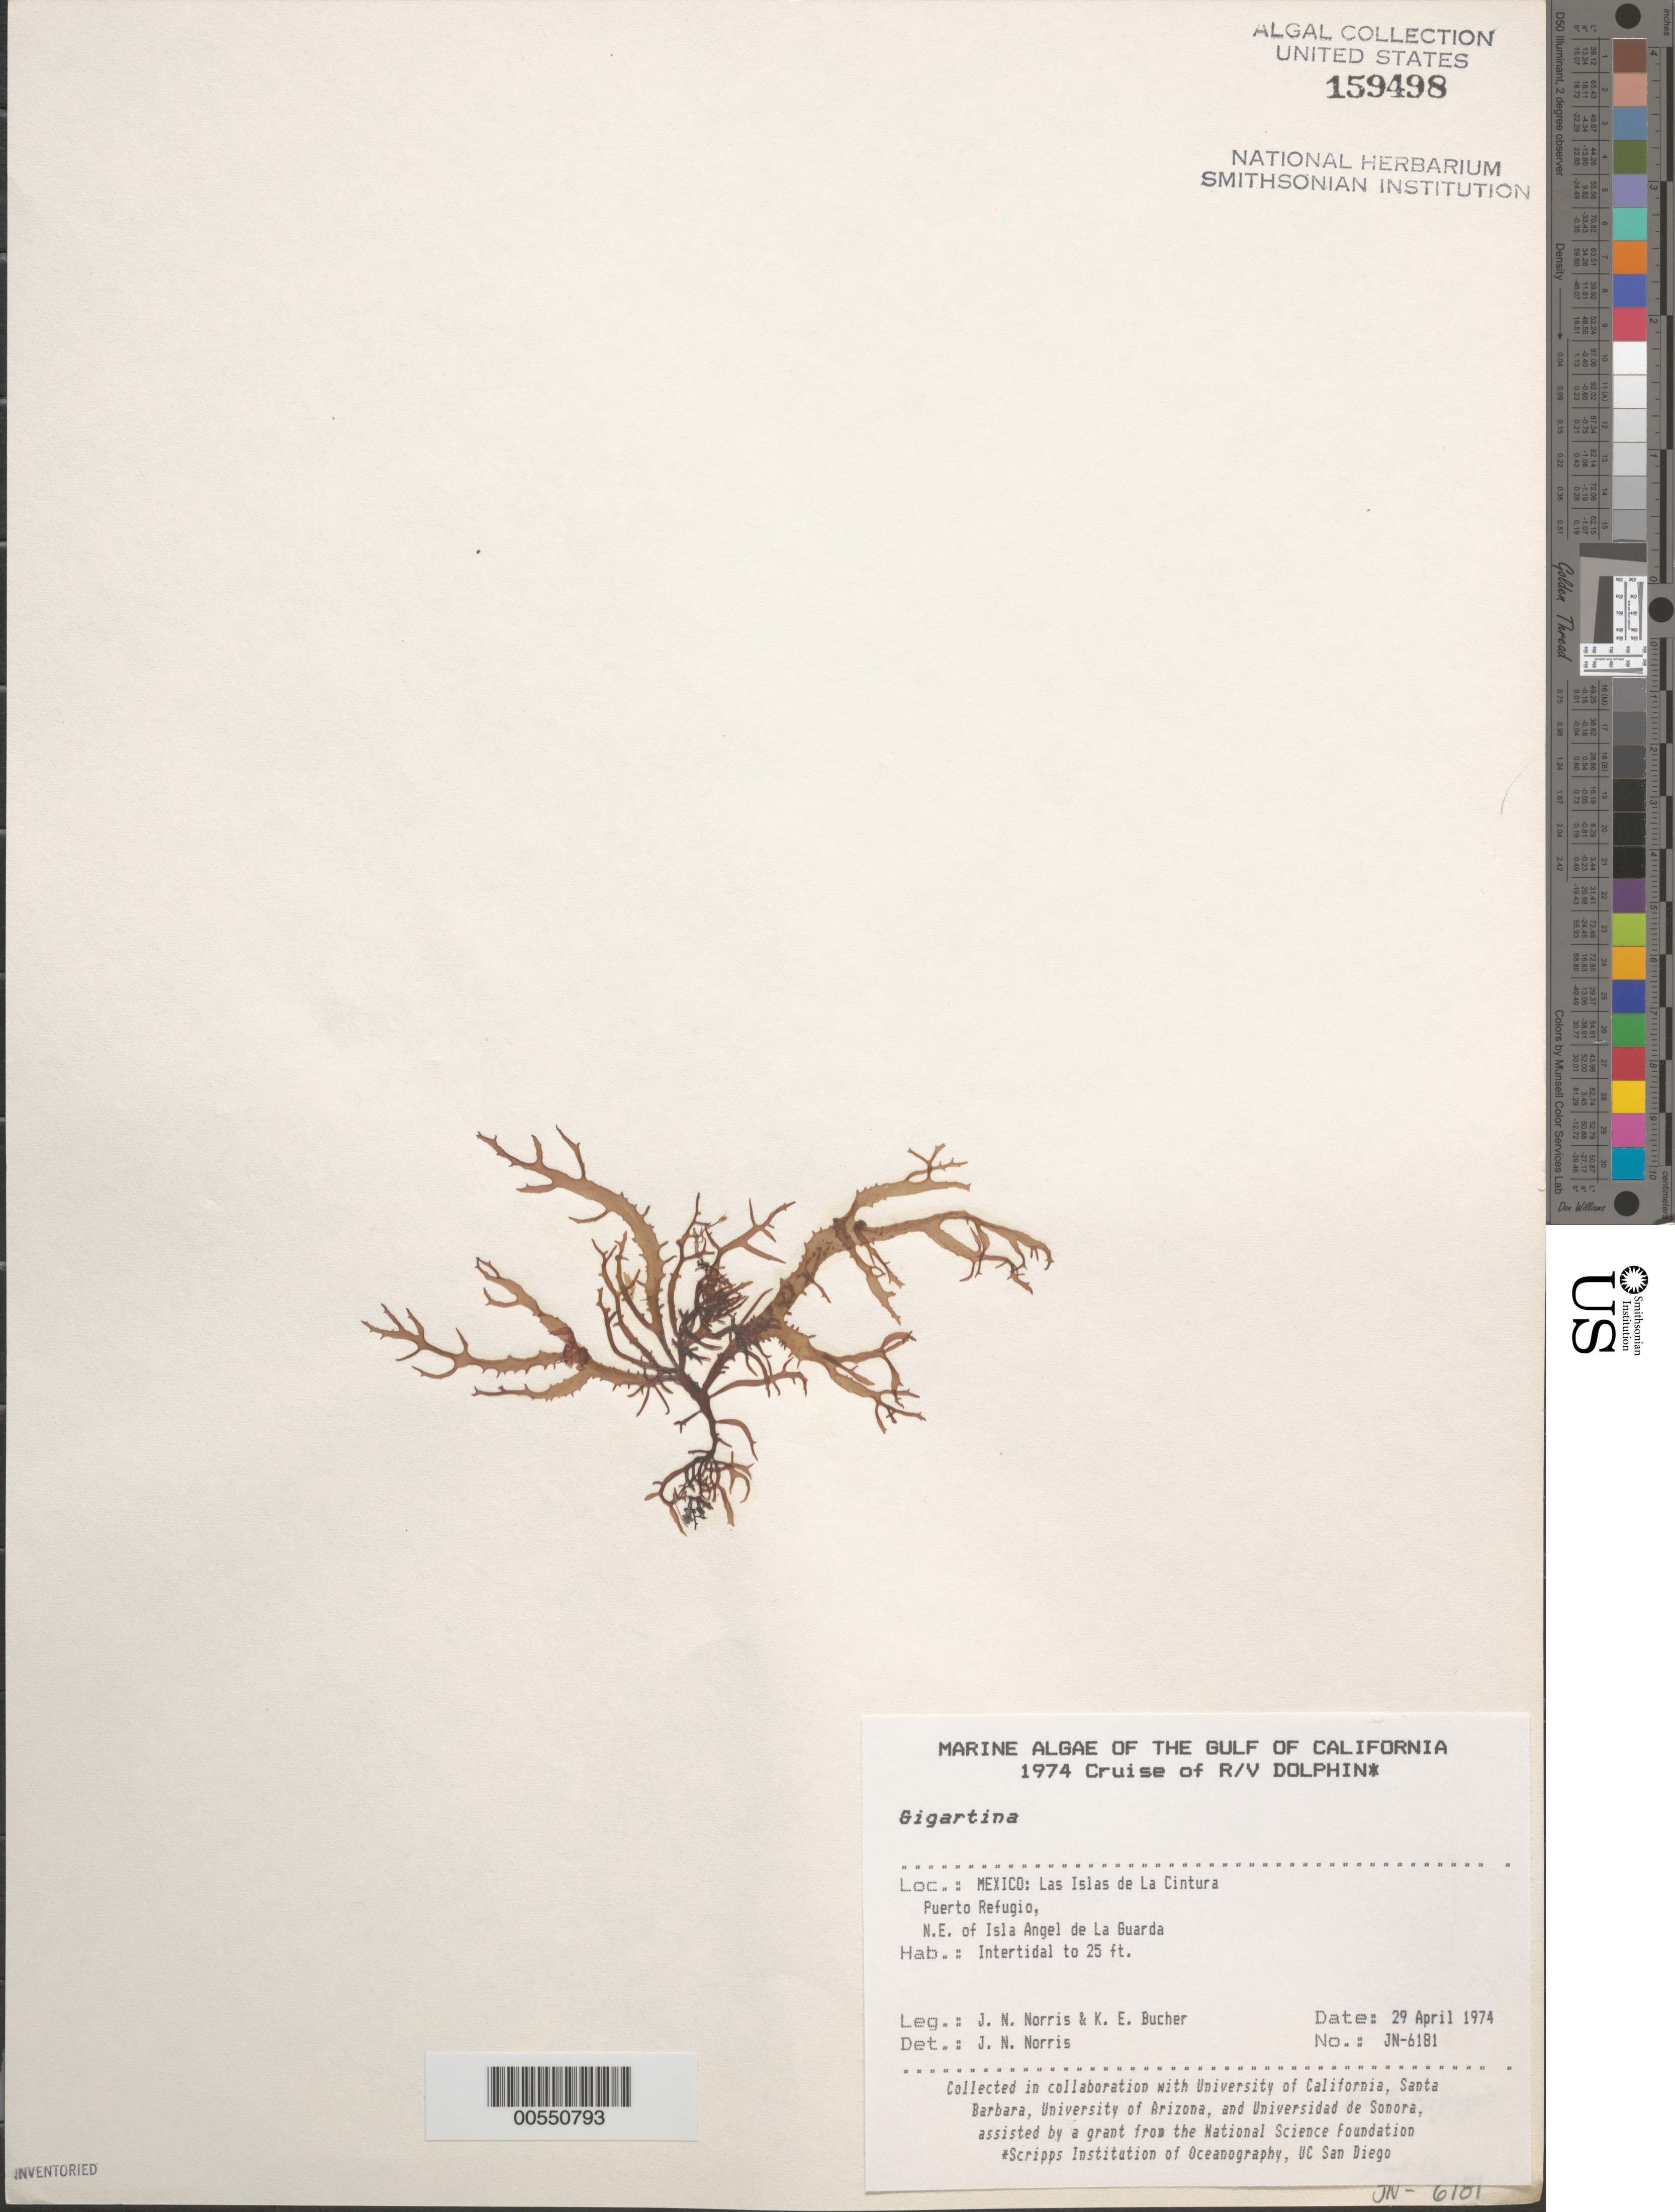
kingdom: Plantae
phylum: Rhodophyta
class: Florideophyceae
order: Gigartinales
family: Gigartinaceae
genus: Gigartina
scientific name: Gigartina sp.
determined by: Norris, James N.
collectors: J. N. Norris & K. E. Bucher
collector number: JN-6181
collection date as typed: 29 Apr 1974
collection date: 1974-04-29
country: Mexico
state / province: Baja California Norte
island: Isla Angel de la Guarda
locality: Puerto Refugio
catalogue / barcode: US 159498